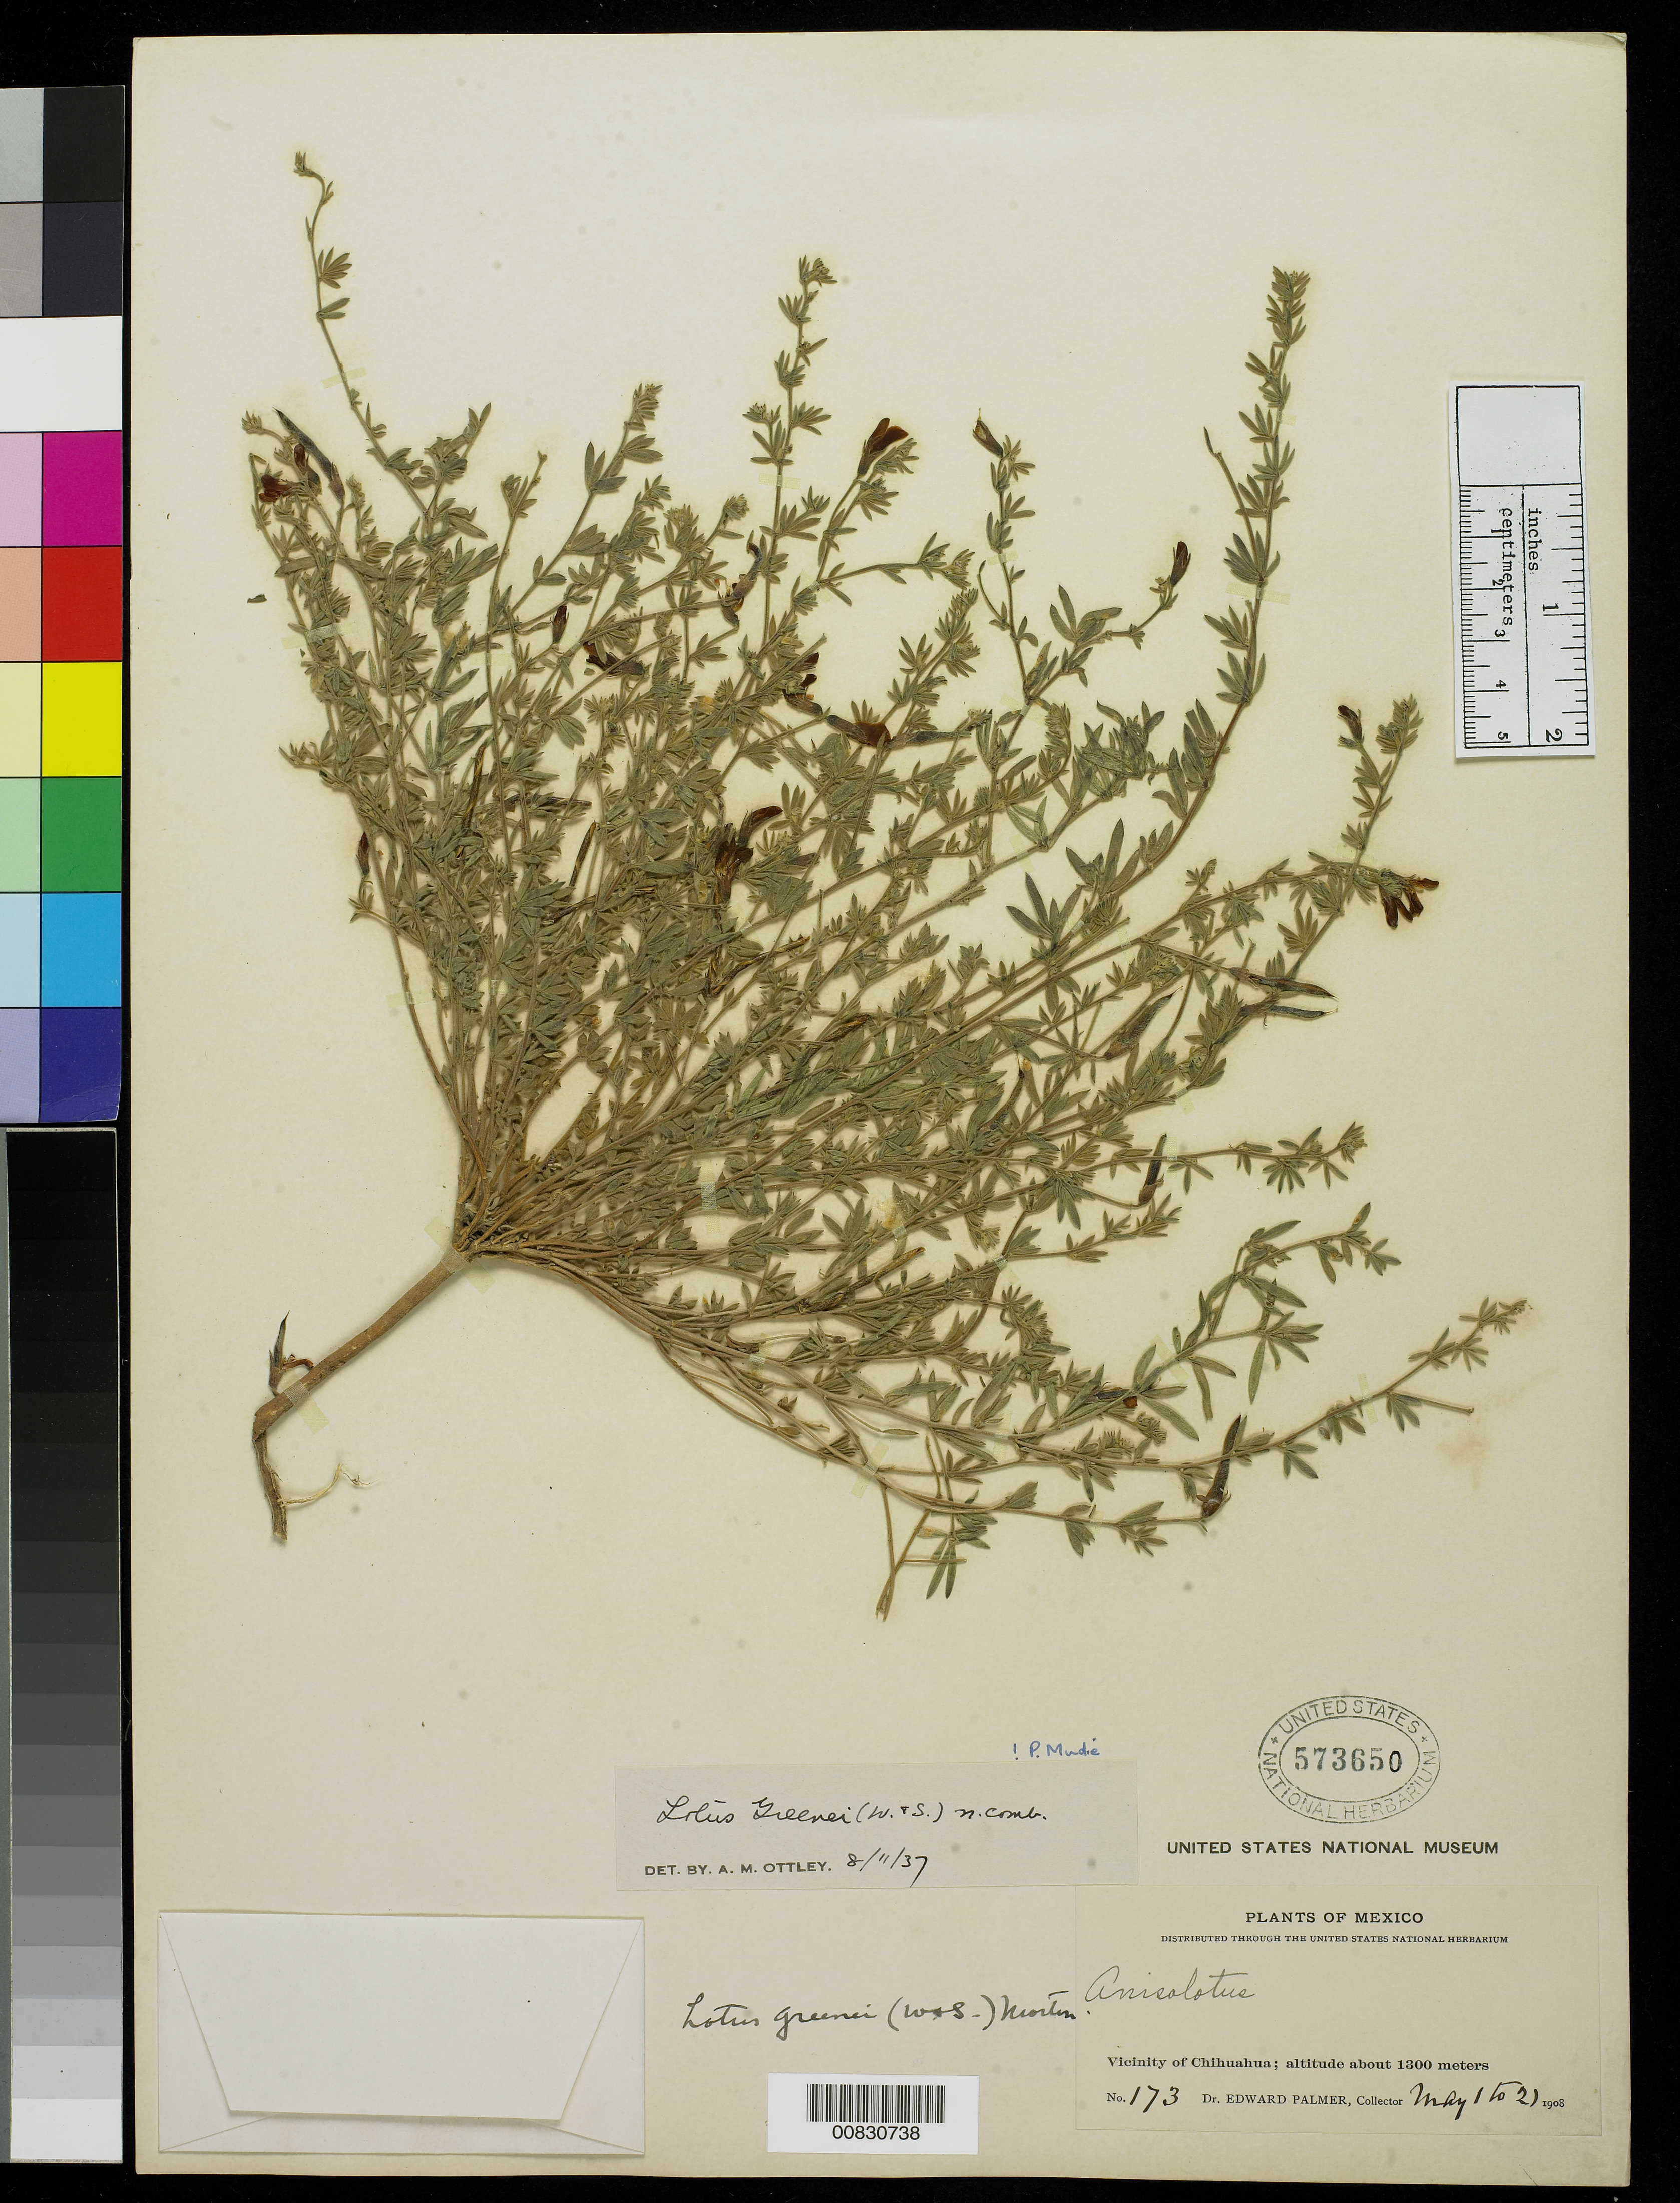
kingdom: Plantae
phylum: Tracheophyta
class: Magnoliopsida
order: Fabales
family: Fabaceae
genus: Ottleya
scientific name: Ottleya greenei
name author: (Wooten & Standl.) D.D. Sokoloff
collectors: E. Palmer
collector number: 173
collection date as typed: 01 May 1908 to 21 May 1908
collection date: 1908-05-01/1908-05-21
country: Mexico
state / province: Chihuahua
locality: Vicinity of Chihuahua.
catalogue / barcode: US 573650